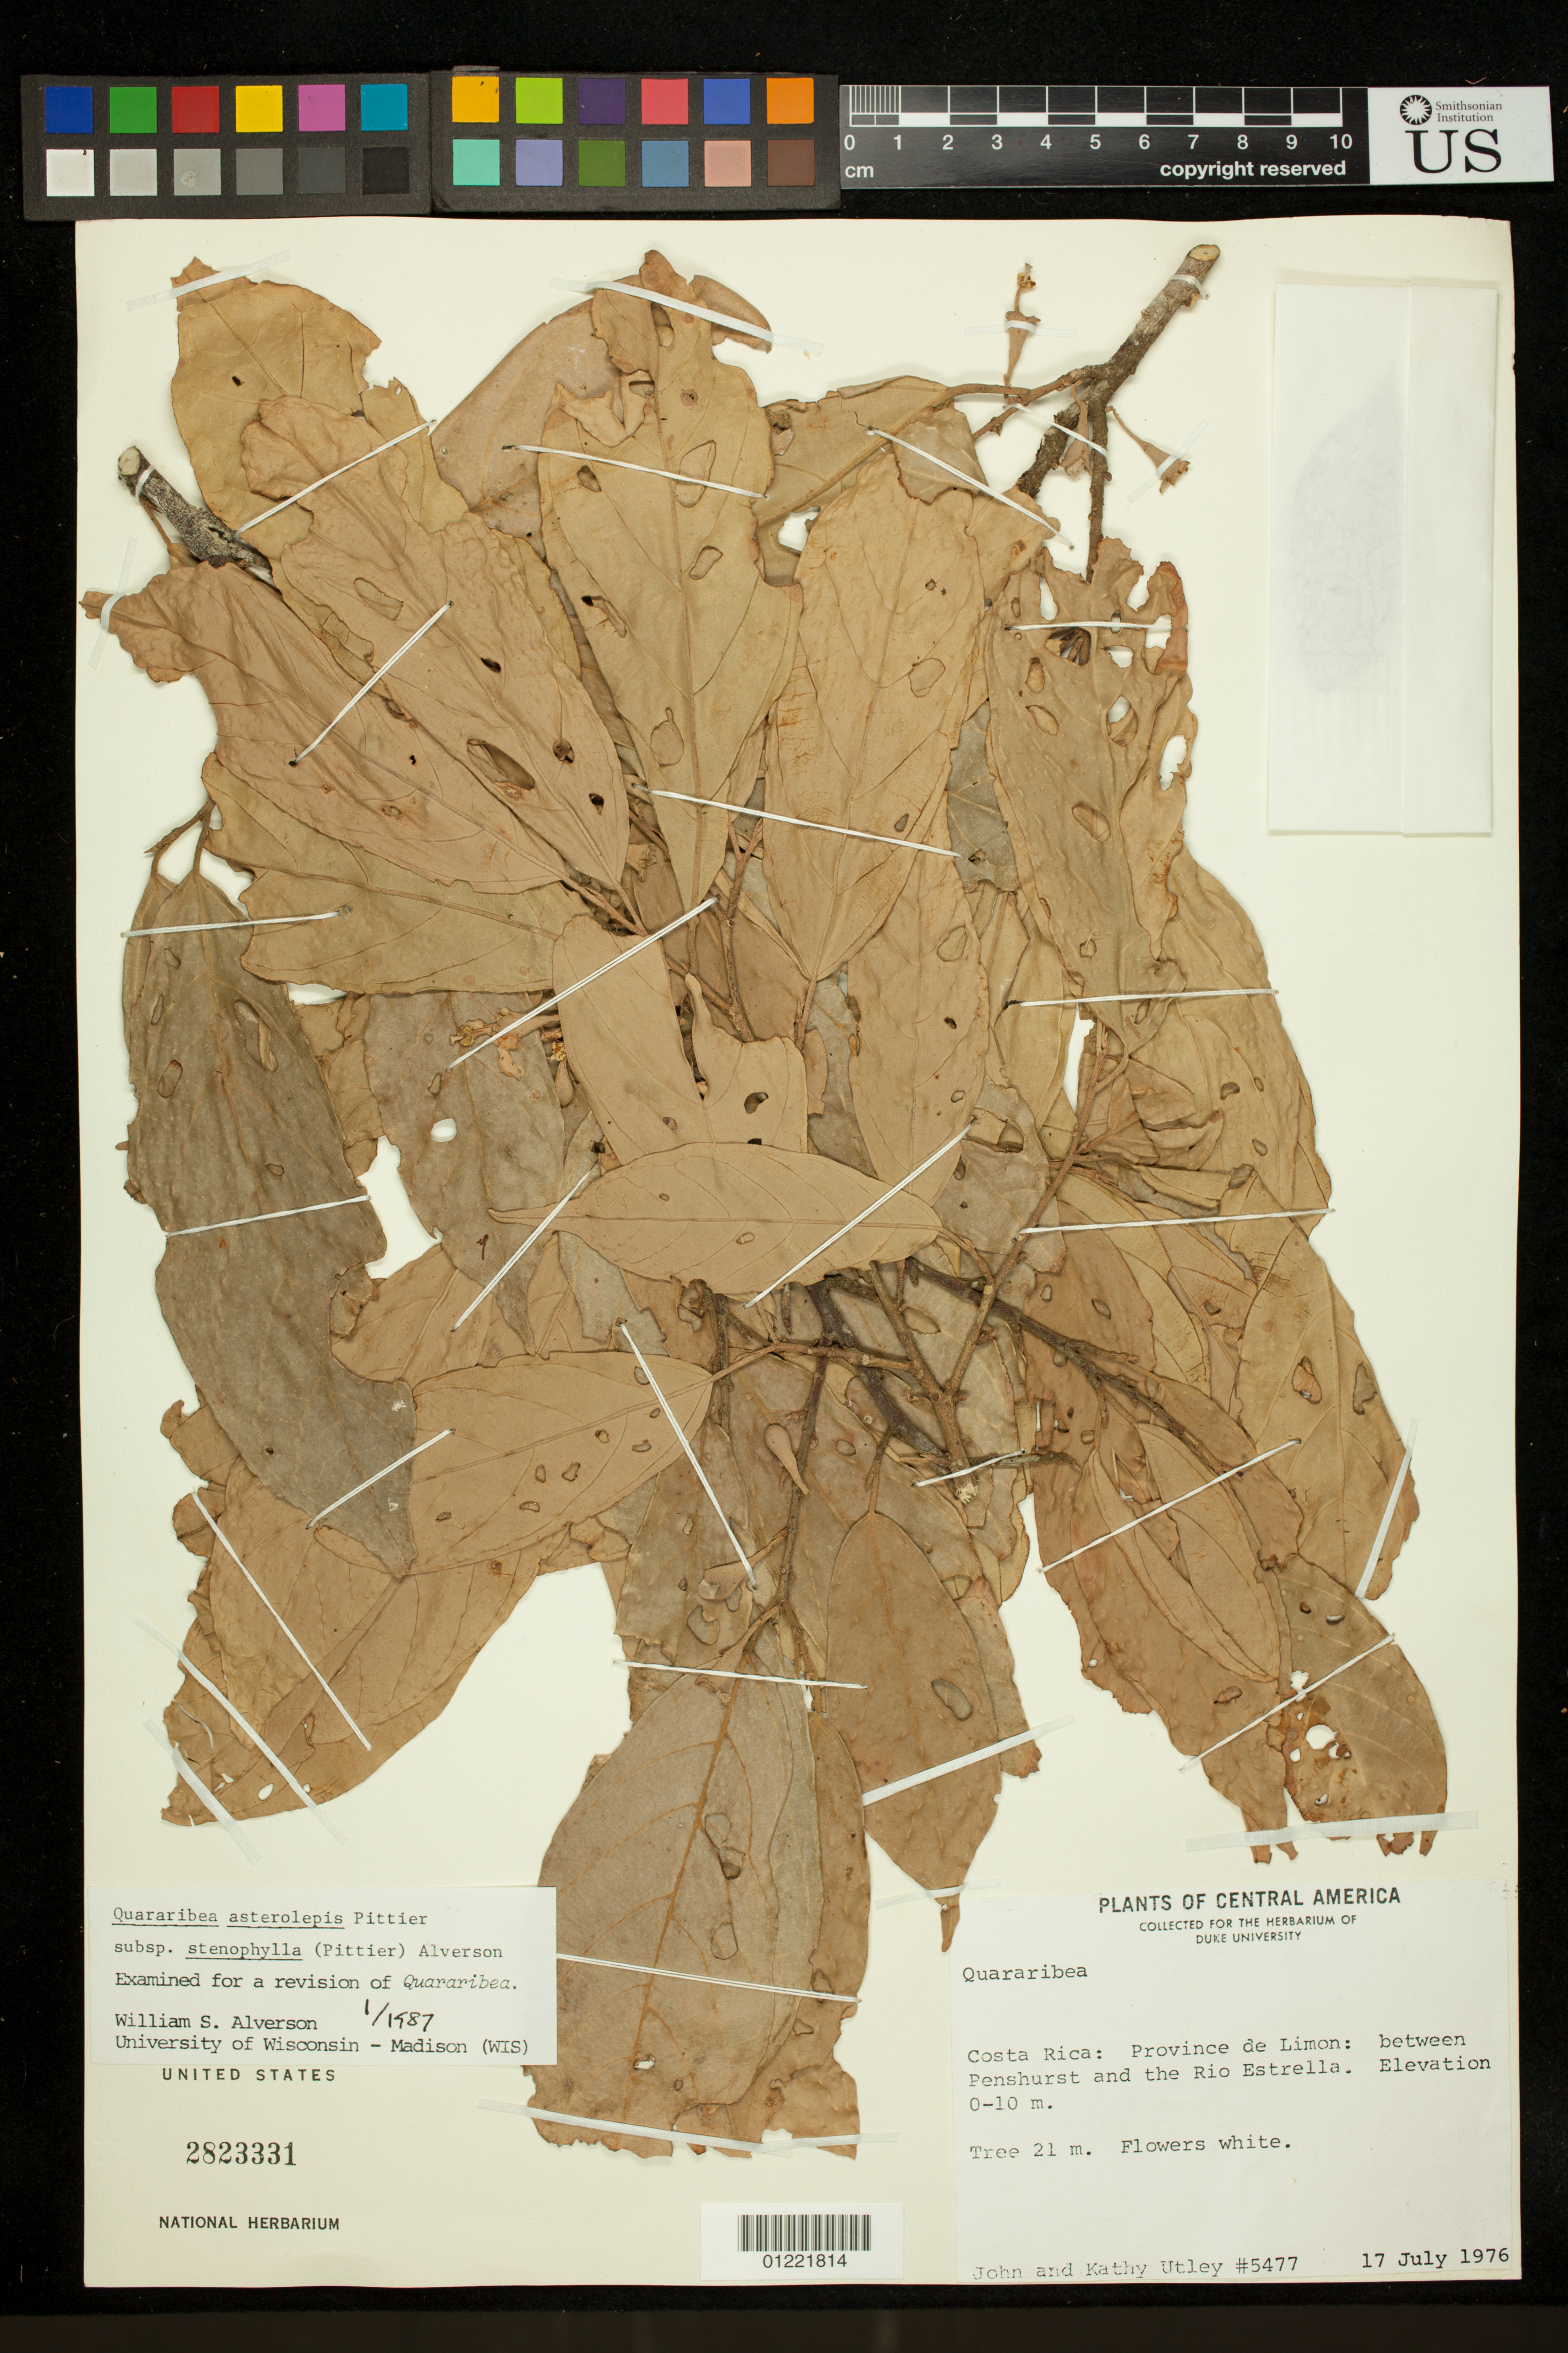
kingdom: Plantae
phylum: Tracheophyta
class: Magnoliopsida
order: Malvales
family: Malvaceae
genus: Quararibea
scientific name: Quararibea asterolepis subsp. stenophylla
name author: W.S. Alverson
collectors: J. Utley & K. Burt-Utley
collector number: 5477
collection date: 1976-07-17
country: Costa Rica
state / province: Limón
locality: Between Penshurst and the Rio Estrella.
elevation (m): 0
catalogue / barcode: US 2823331